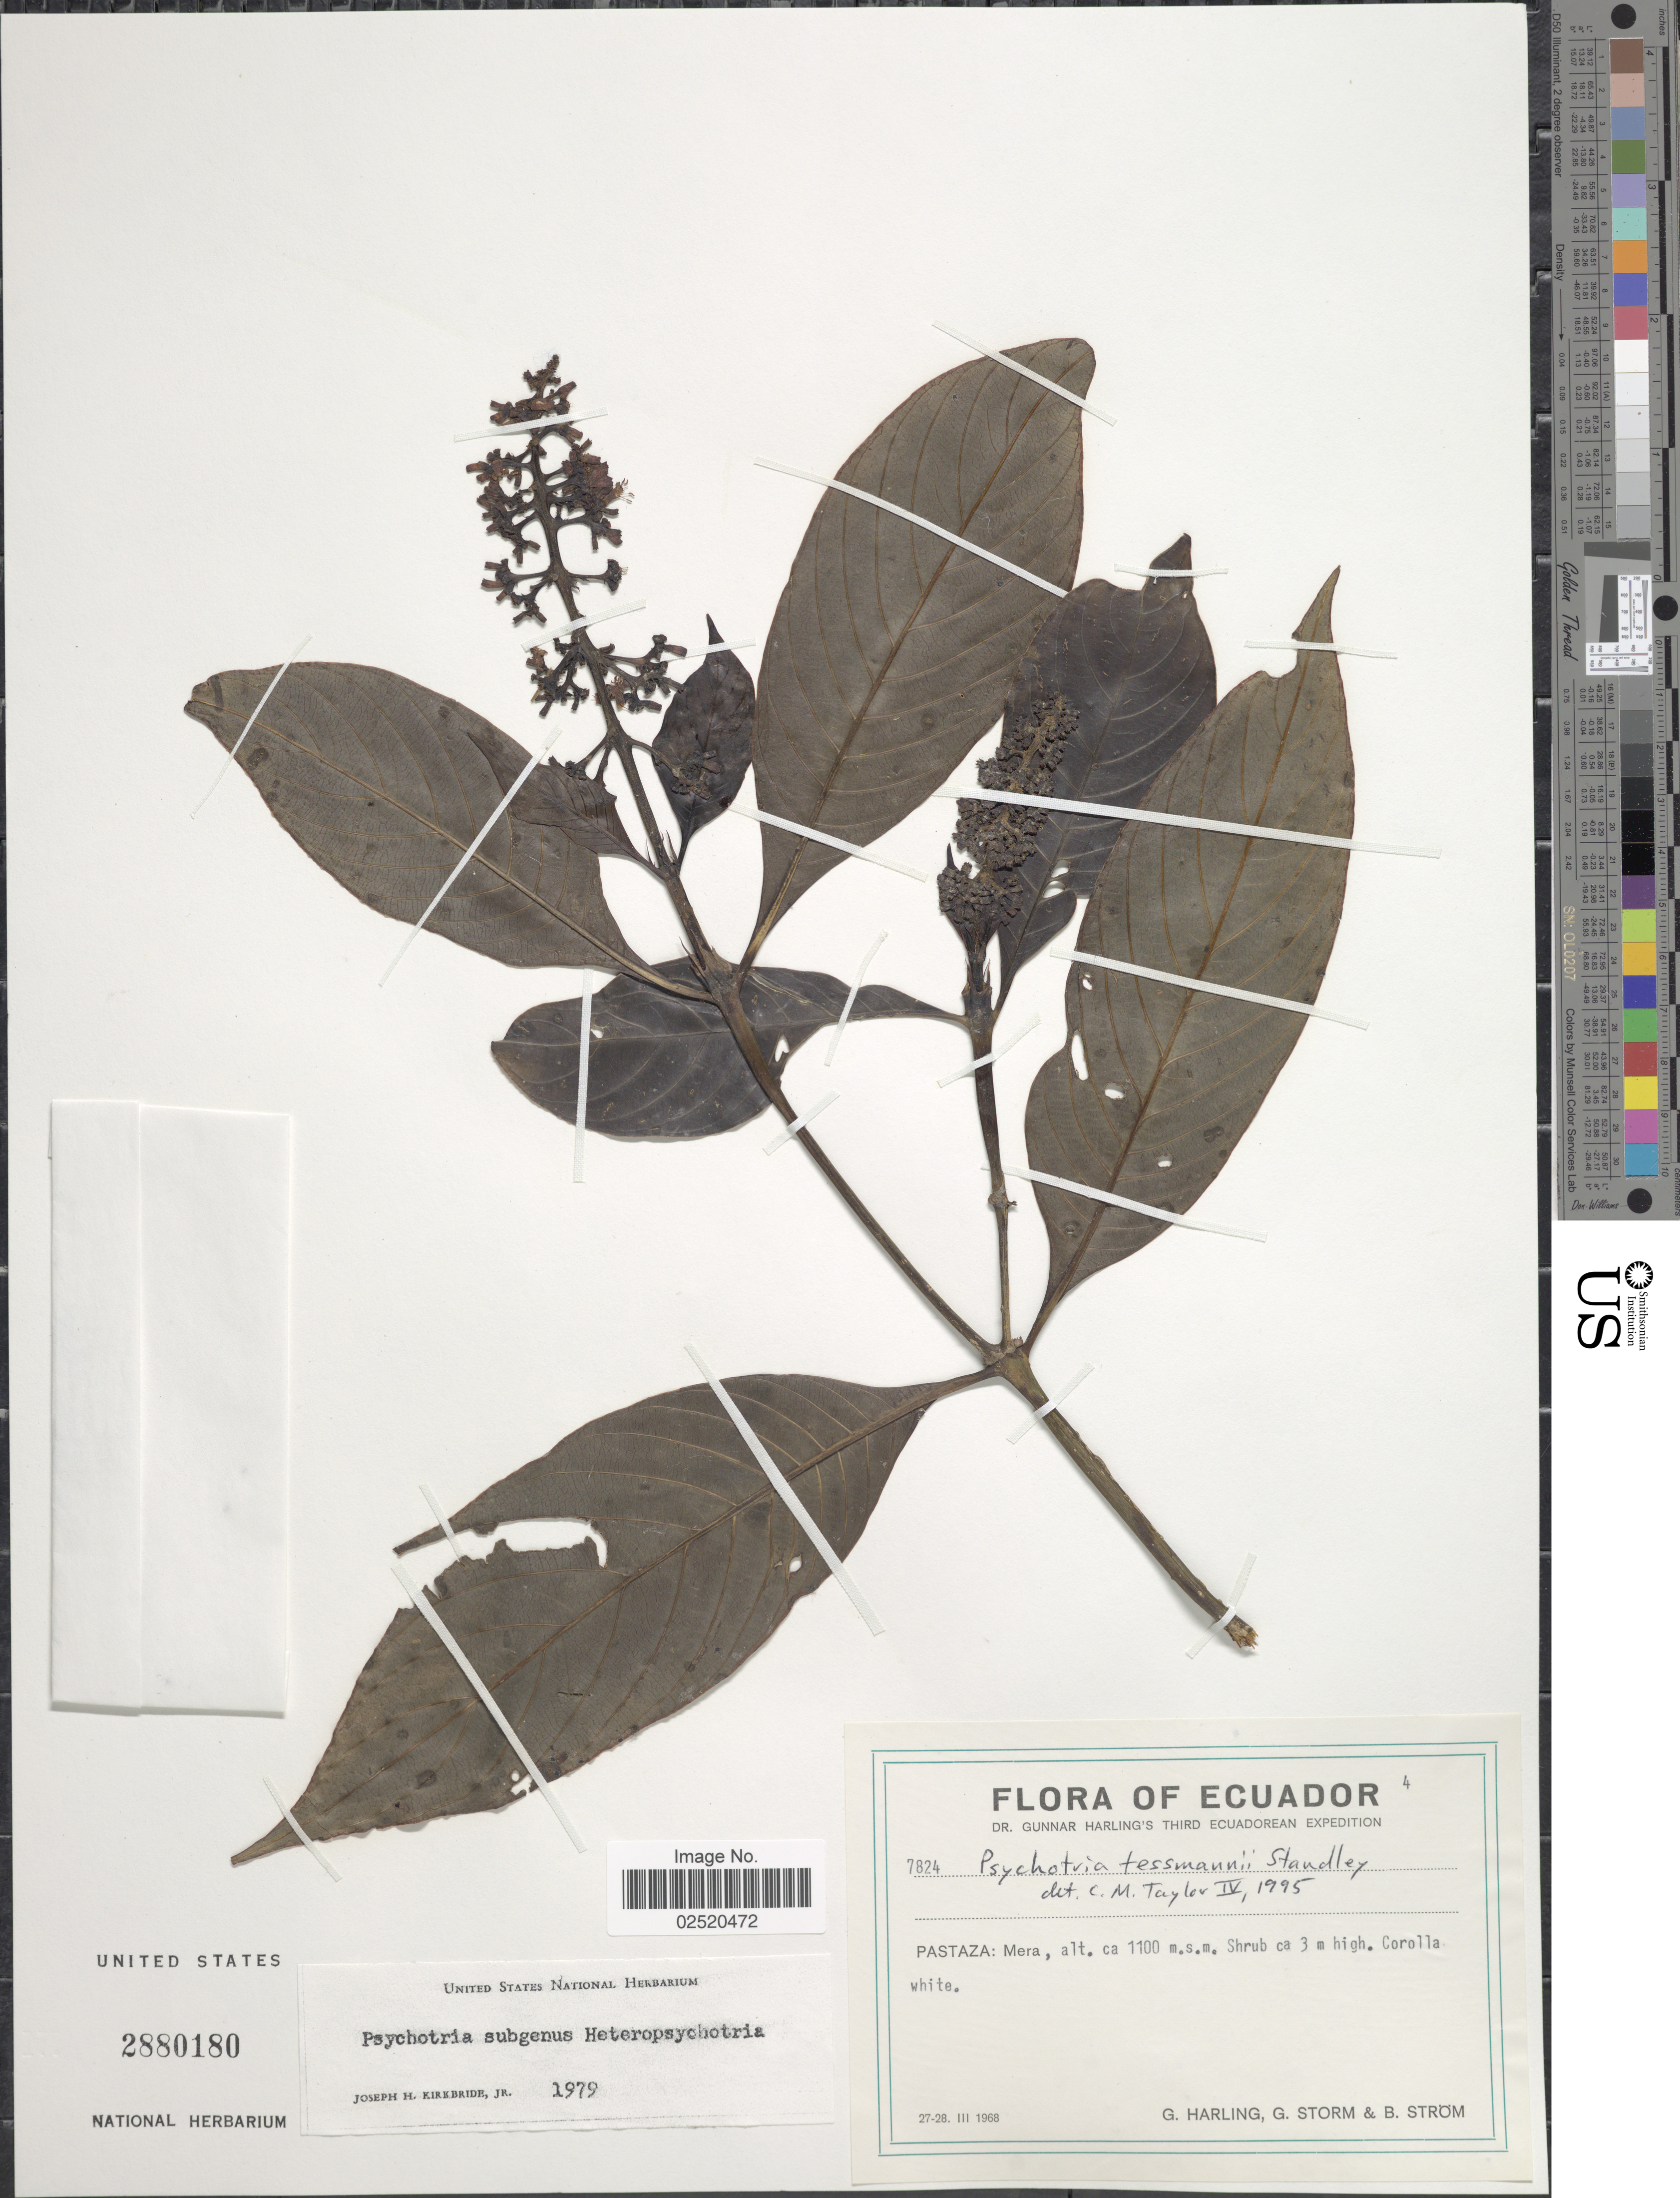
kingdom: Plantae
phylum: Tracheophyta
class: Magnoliopsida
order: Gentianales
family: Rubiaceae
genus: Psychotria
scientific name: Psychotria tessmannii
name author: Standl.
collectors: G. Harling, G. Storm & B. Ström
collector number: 7824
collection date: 1968-03-27/1968-03-28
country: Ecuador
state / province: Pastaza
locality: Mera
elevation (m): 1100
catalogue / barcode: US 2880180